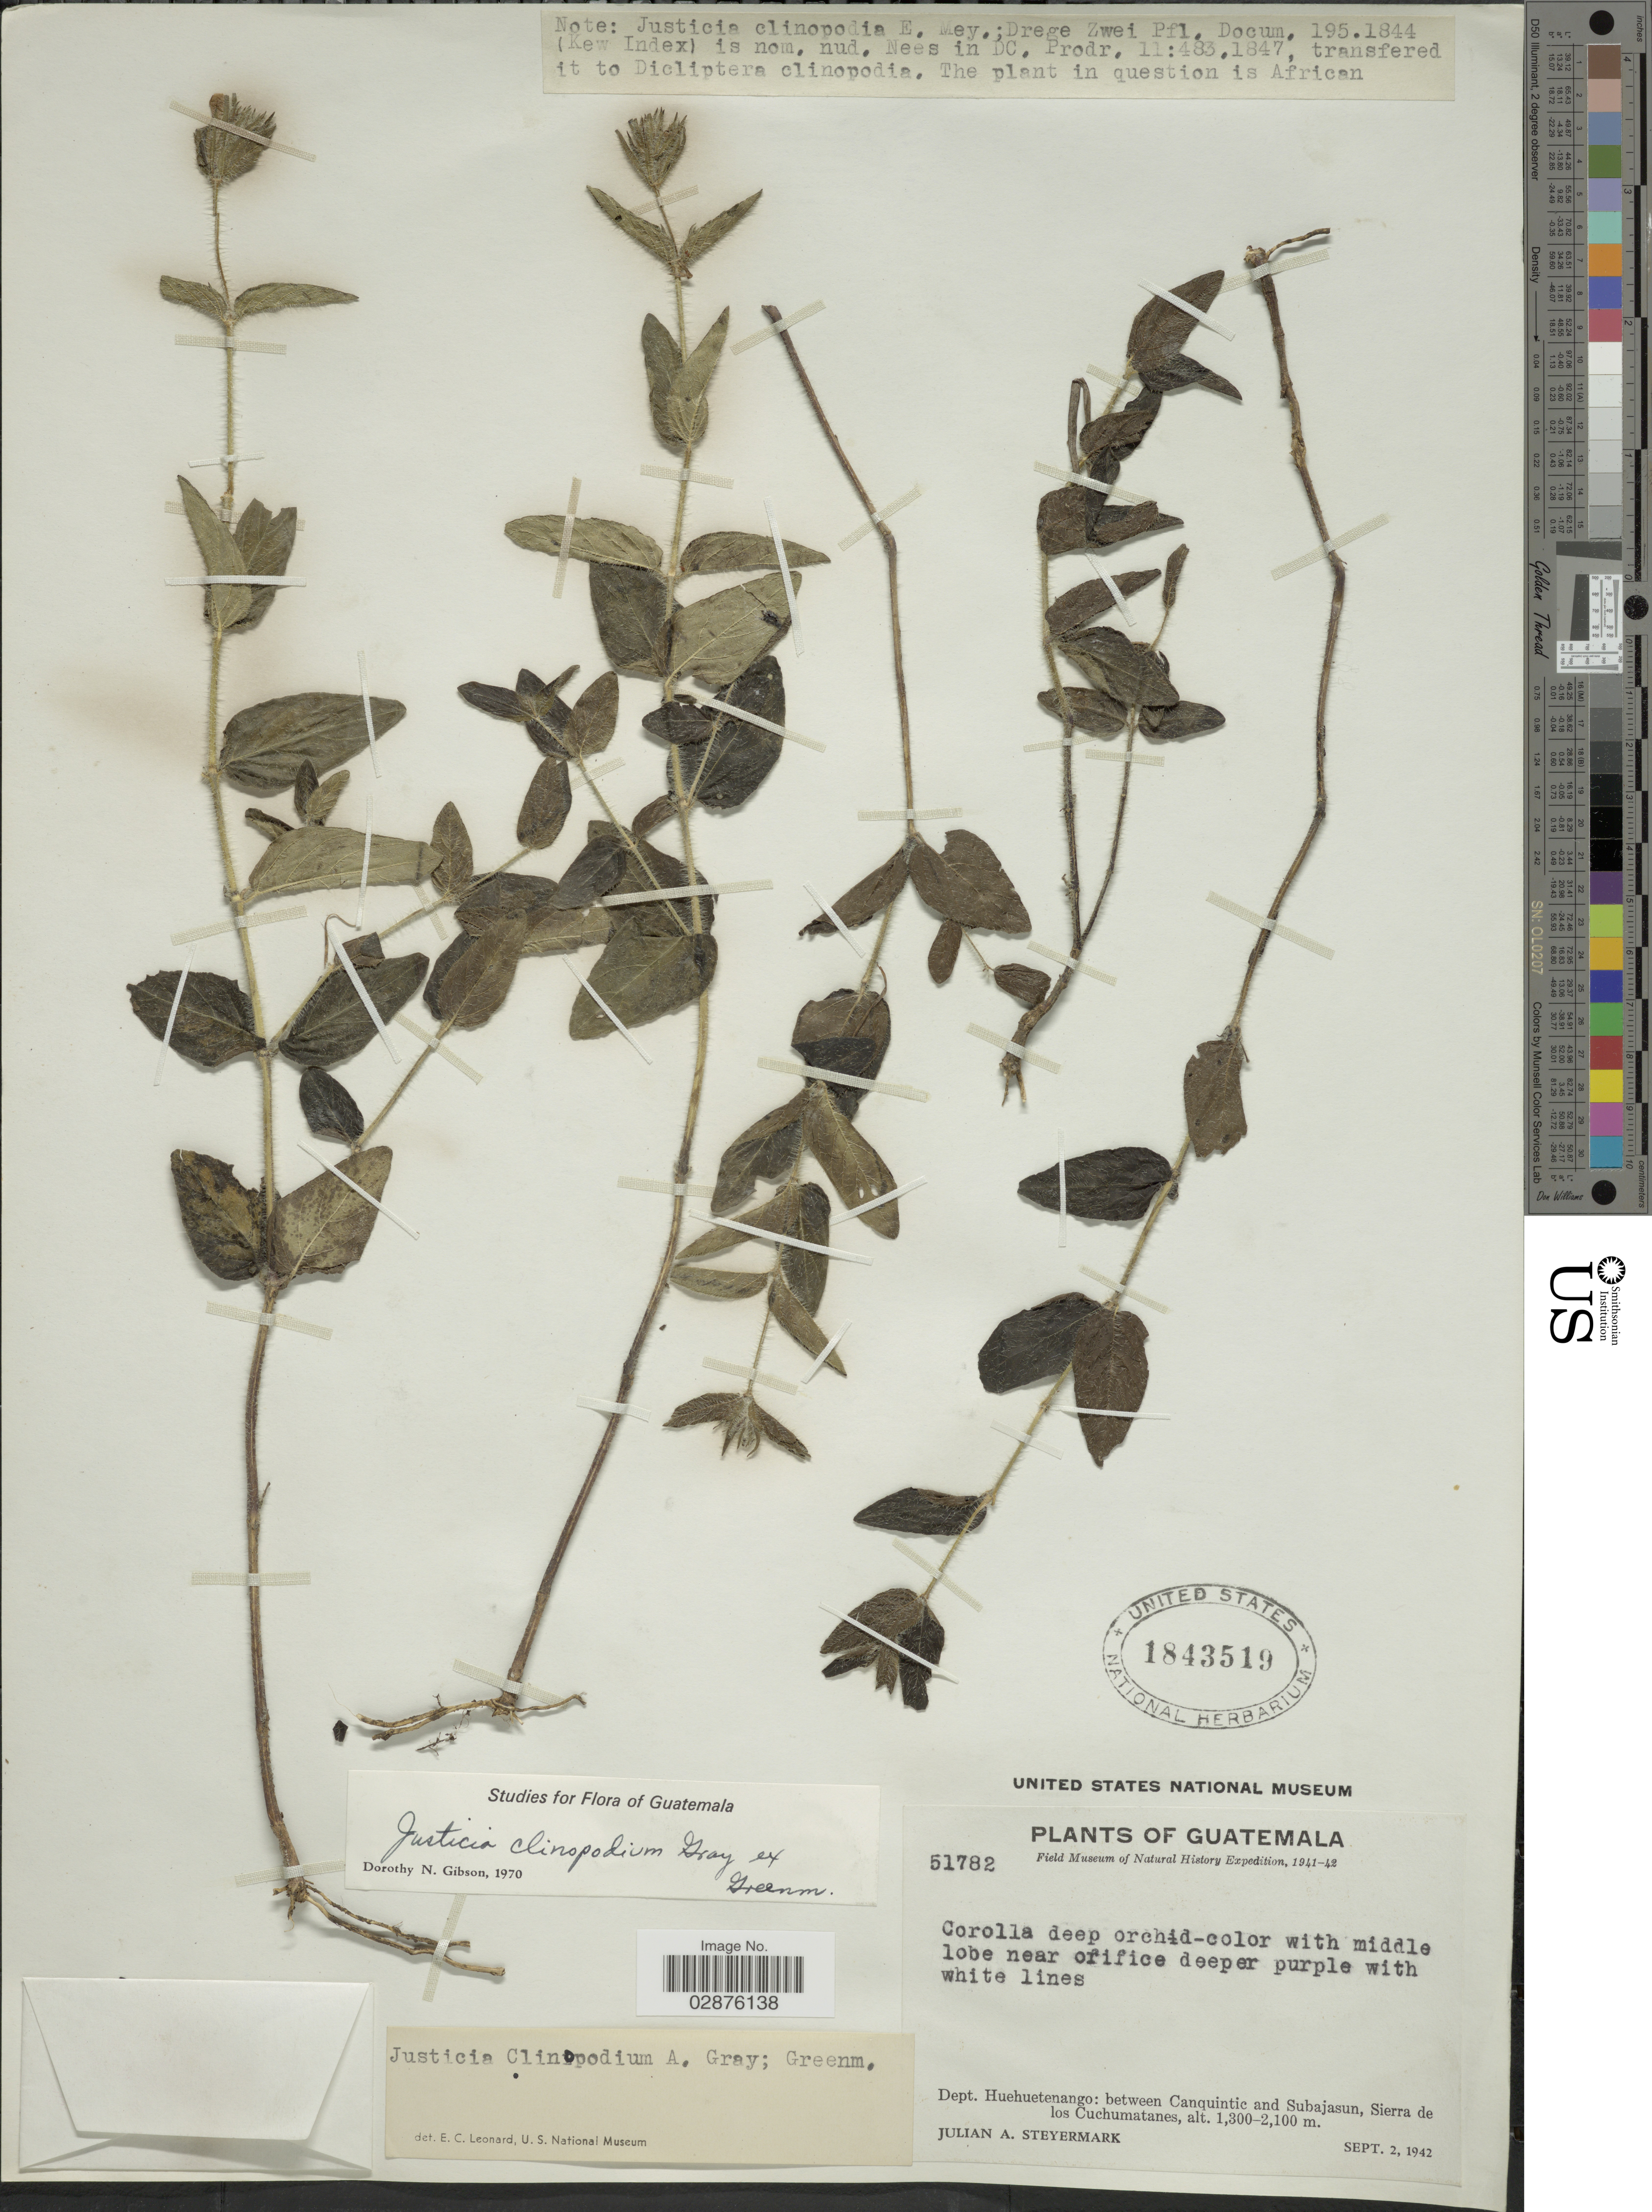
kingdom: Plantae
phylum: Tracheophyta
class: Magnoliopsida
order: Lamiales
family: Acanthaceae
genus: Justicia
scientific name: Justicia clinopodium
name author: A. Gray ex Greenm.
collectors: J. Steyermark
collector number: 51782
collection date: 1942-09-02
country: Guatemala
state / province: Huehuetenango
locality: Dept. Huehuetenango: between Canquintic and Subajasun, Sierra de los Cuchumatanes.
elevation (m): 1300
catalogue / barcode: US 1843519